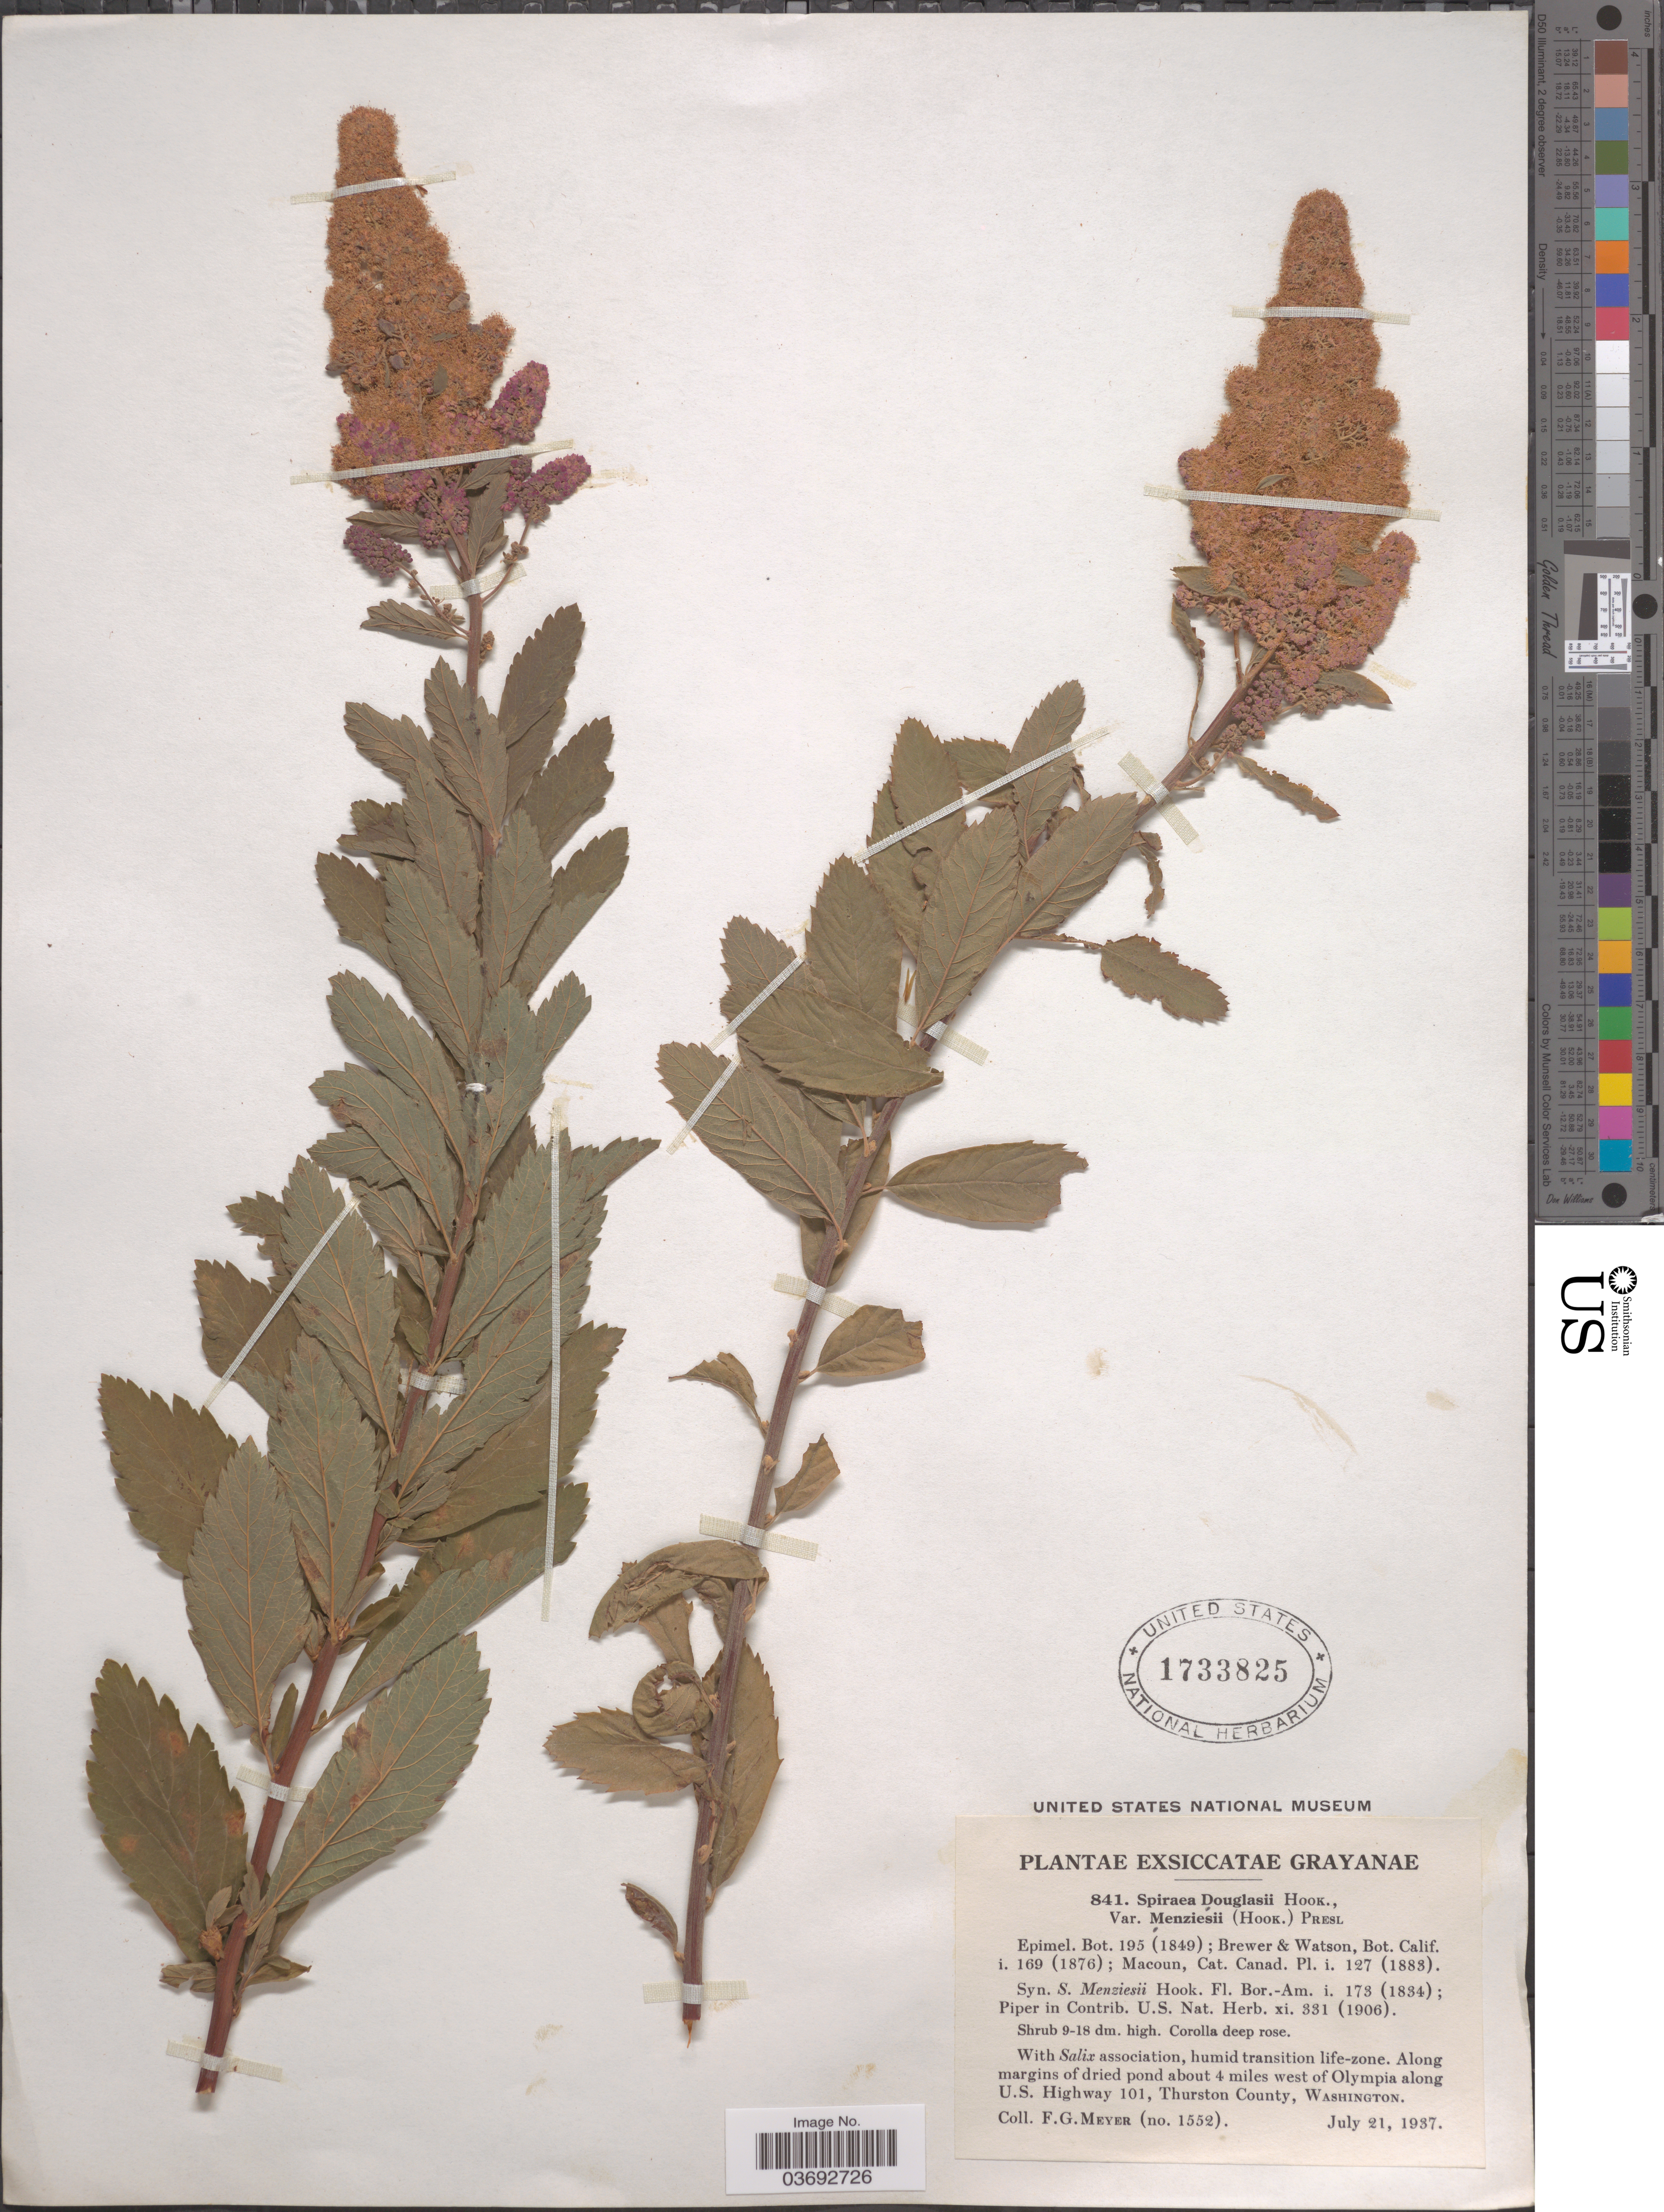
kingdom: Plantae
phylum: Tracheophyta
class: Magnoliopsida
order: Rosales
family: Rosaceae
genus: Spiraea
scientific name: Spiraea menziesii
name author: Hook.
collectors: F. G. Meyer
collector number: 1552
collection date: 1937-07-21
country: United States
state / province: Washington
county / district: Thurston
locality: With Salix association, humid transition life-zone. Along margins of dried pond about 4 miles west of Olympia along U.S. Highway 101, Thurston County.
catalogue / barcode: US 1733825